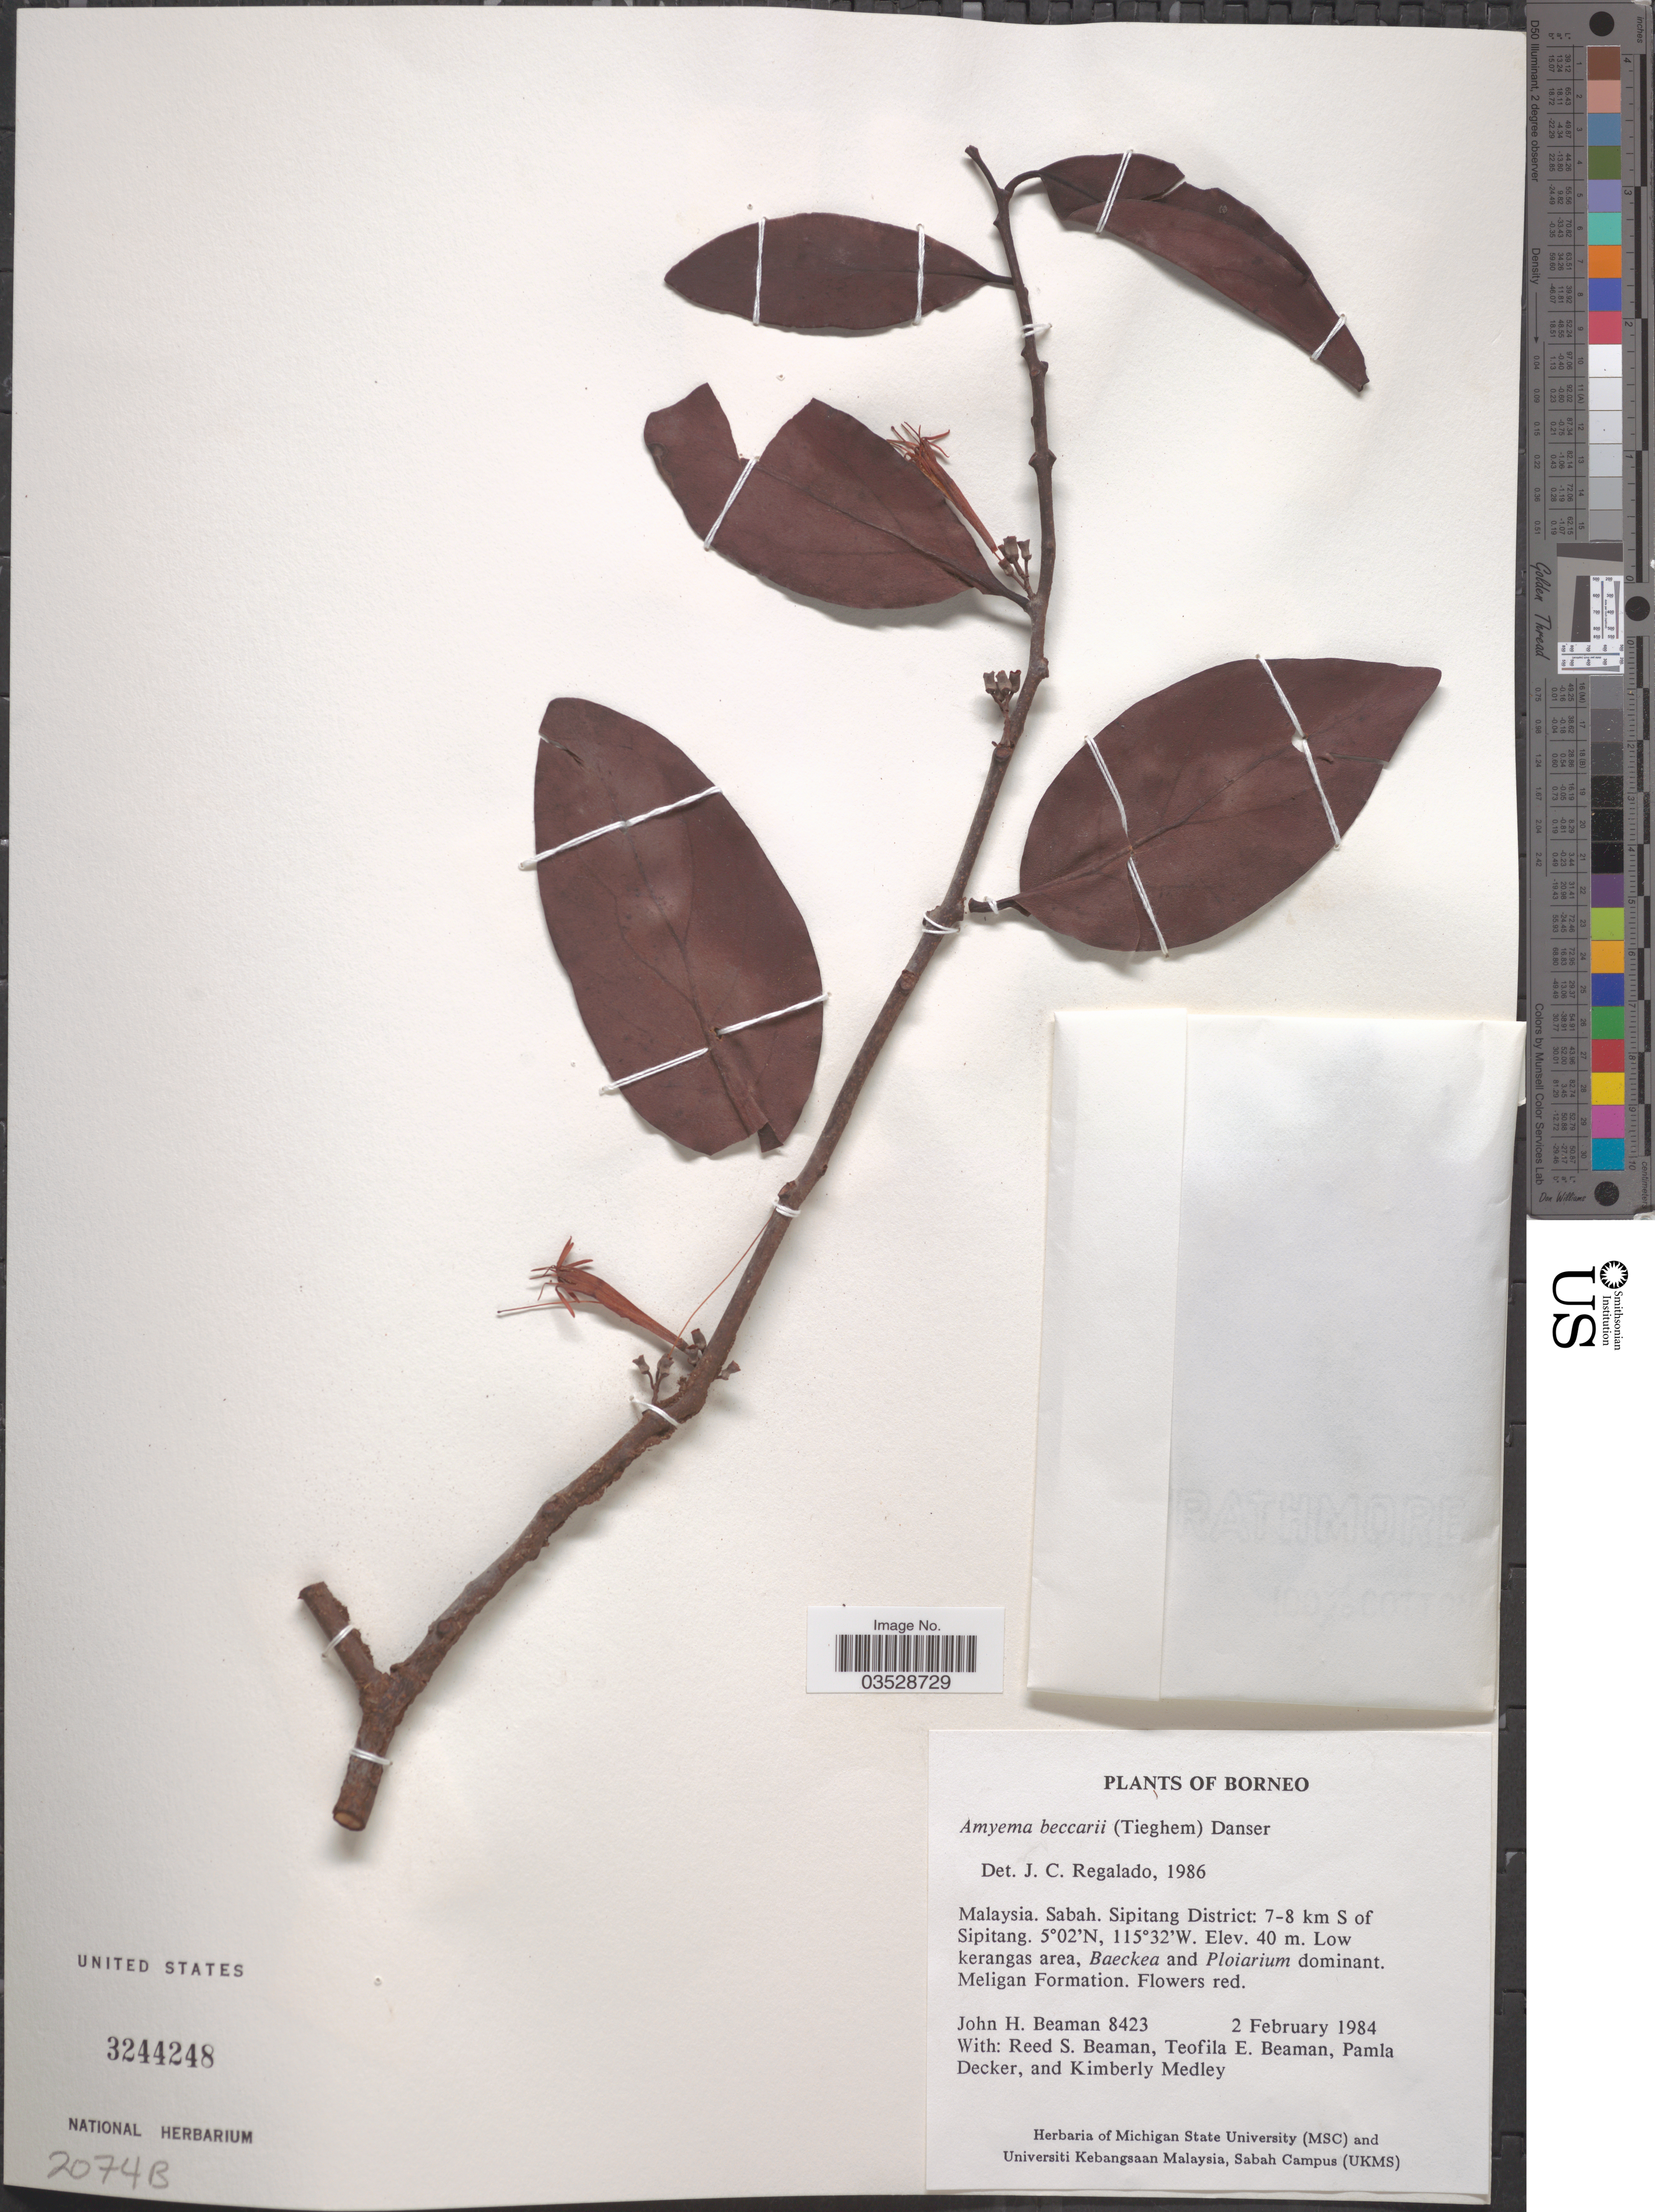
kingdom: Plantae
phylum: Tracheophyta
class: Magnoliopsida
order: Santalales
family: Loranthaceae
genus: Amyema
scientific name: Amyema beccarii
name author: (Tiegh.) Danser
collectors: J. H. Beaman, R. S. Beaman, T. E. Beaman, P. Decker & K. Medley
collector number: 8423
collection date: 1984-02-02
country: Malaysia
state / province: Sabah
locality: Borneo. Sipitang District: 7-8 km S of Sipitang.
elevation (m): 40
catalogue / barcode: US 3244248